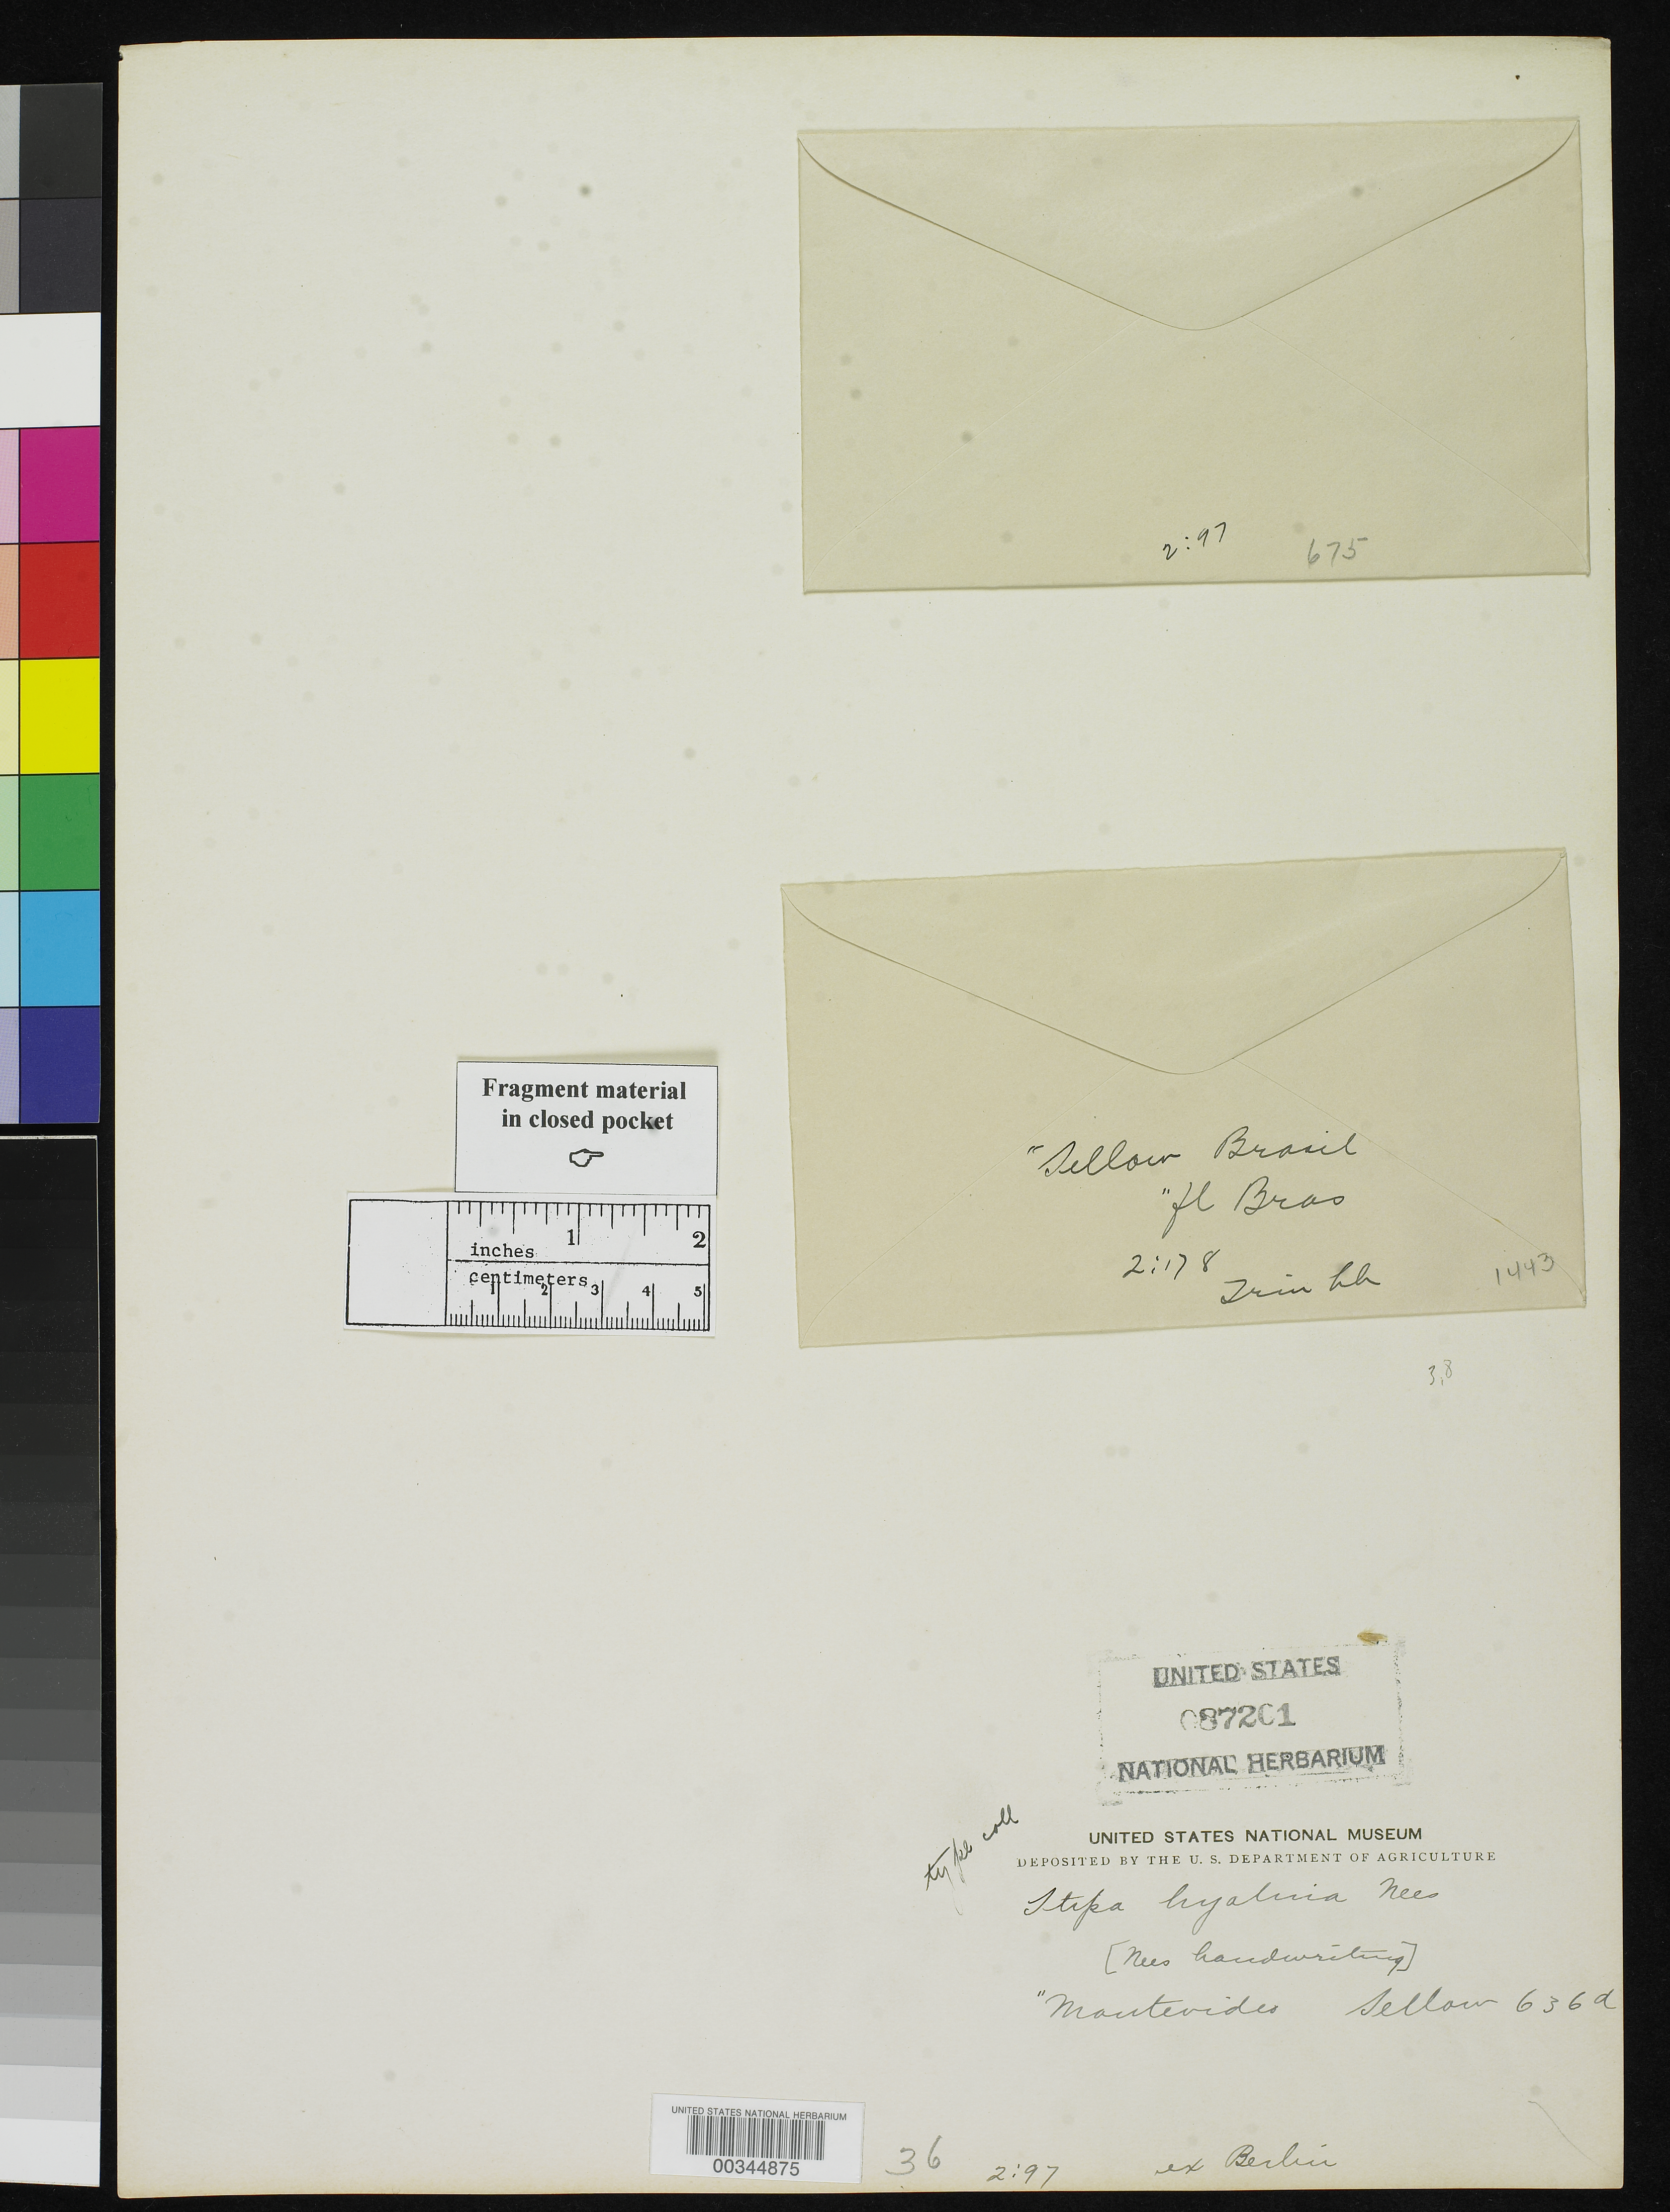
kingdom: Plantae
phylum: Tracheophyta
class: Liliopsida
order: Poales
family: Poaceae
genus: Stipa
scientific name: Stipa hyalina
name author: Nees in Mart.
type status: Type Fragment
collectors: F. Sellow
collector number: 636d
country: Uruguay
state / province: Montevideo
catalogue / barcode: US 87201